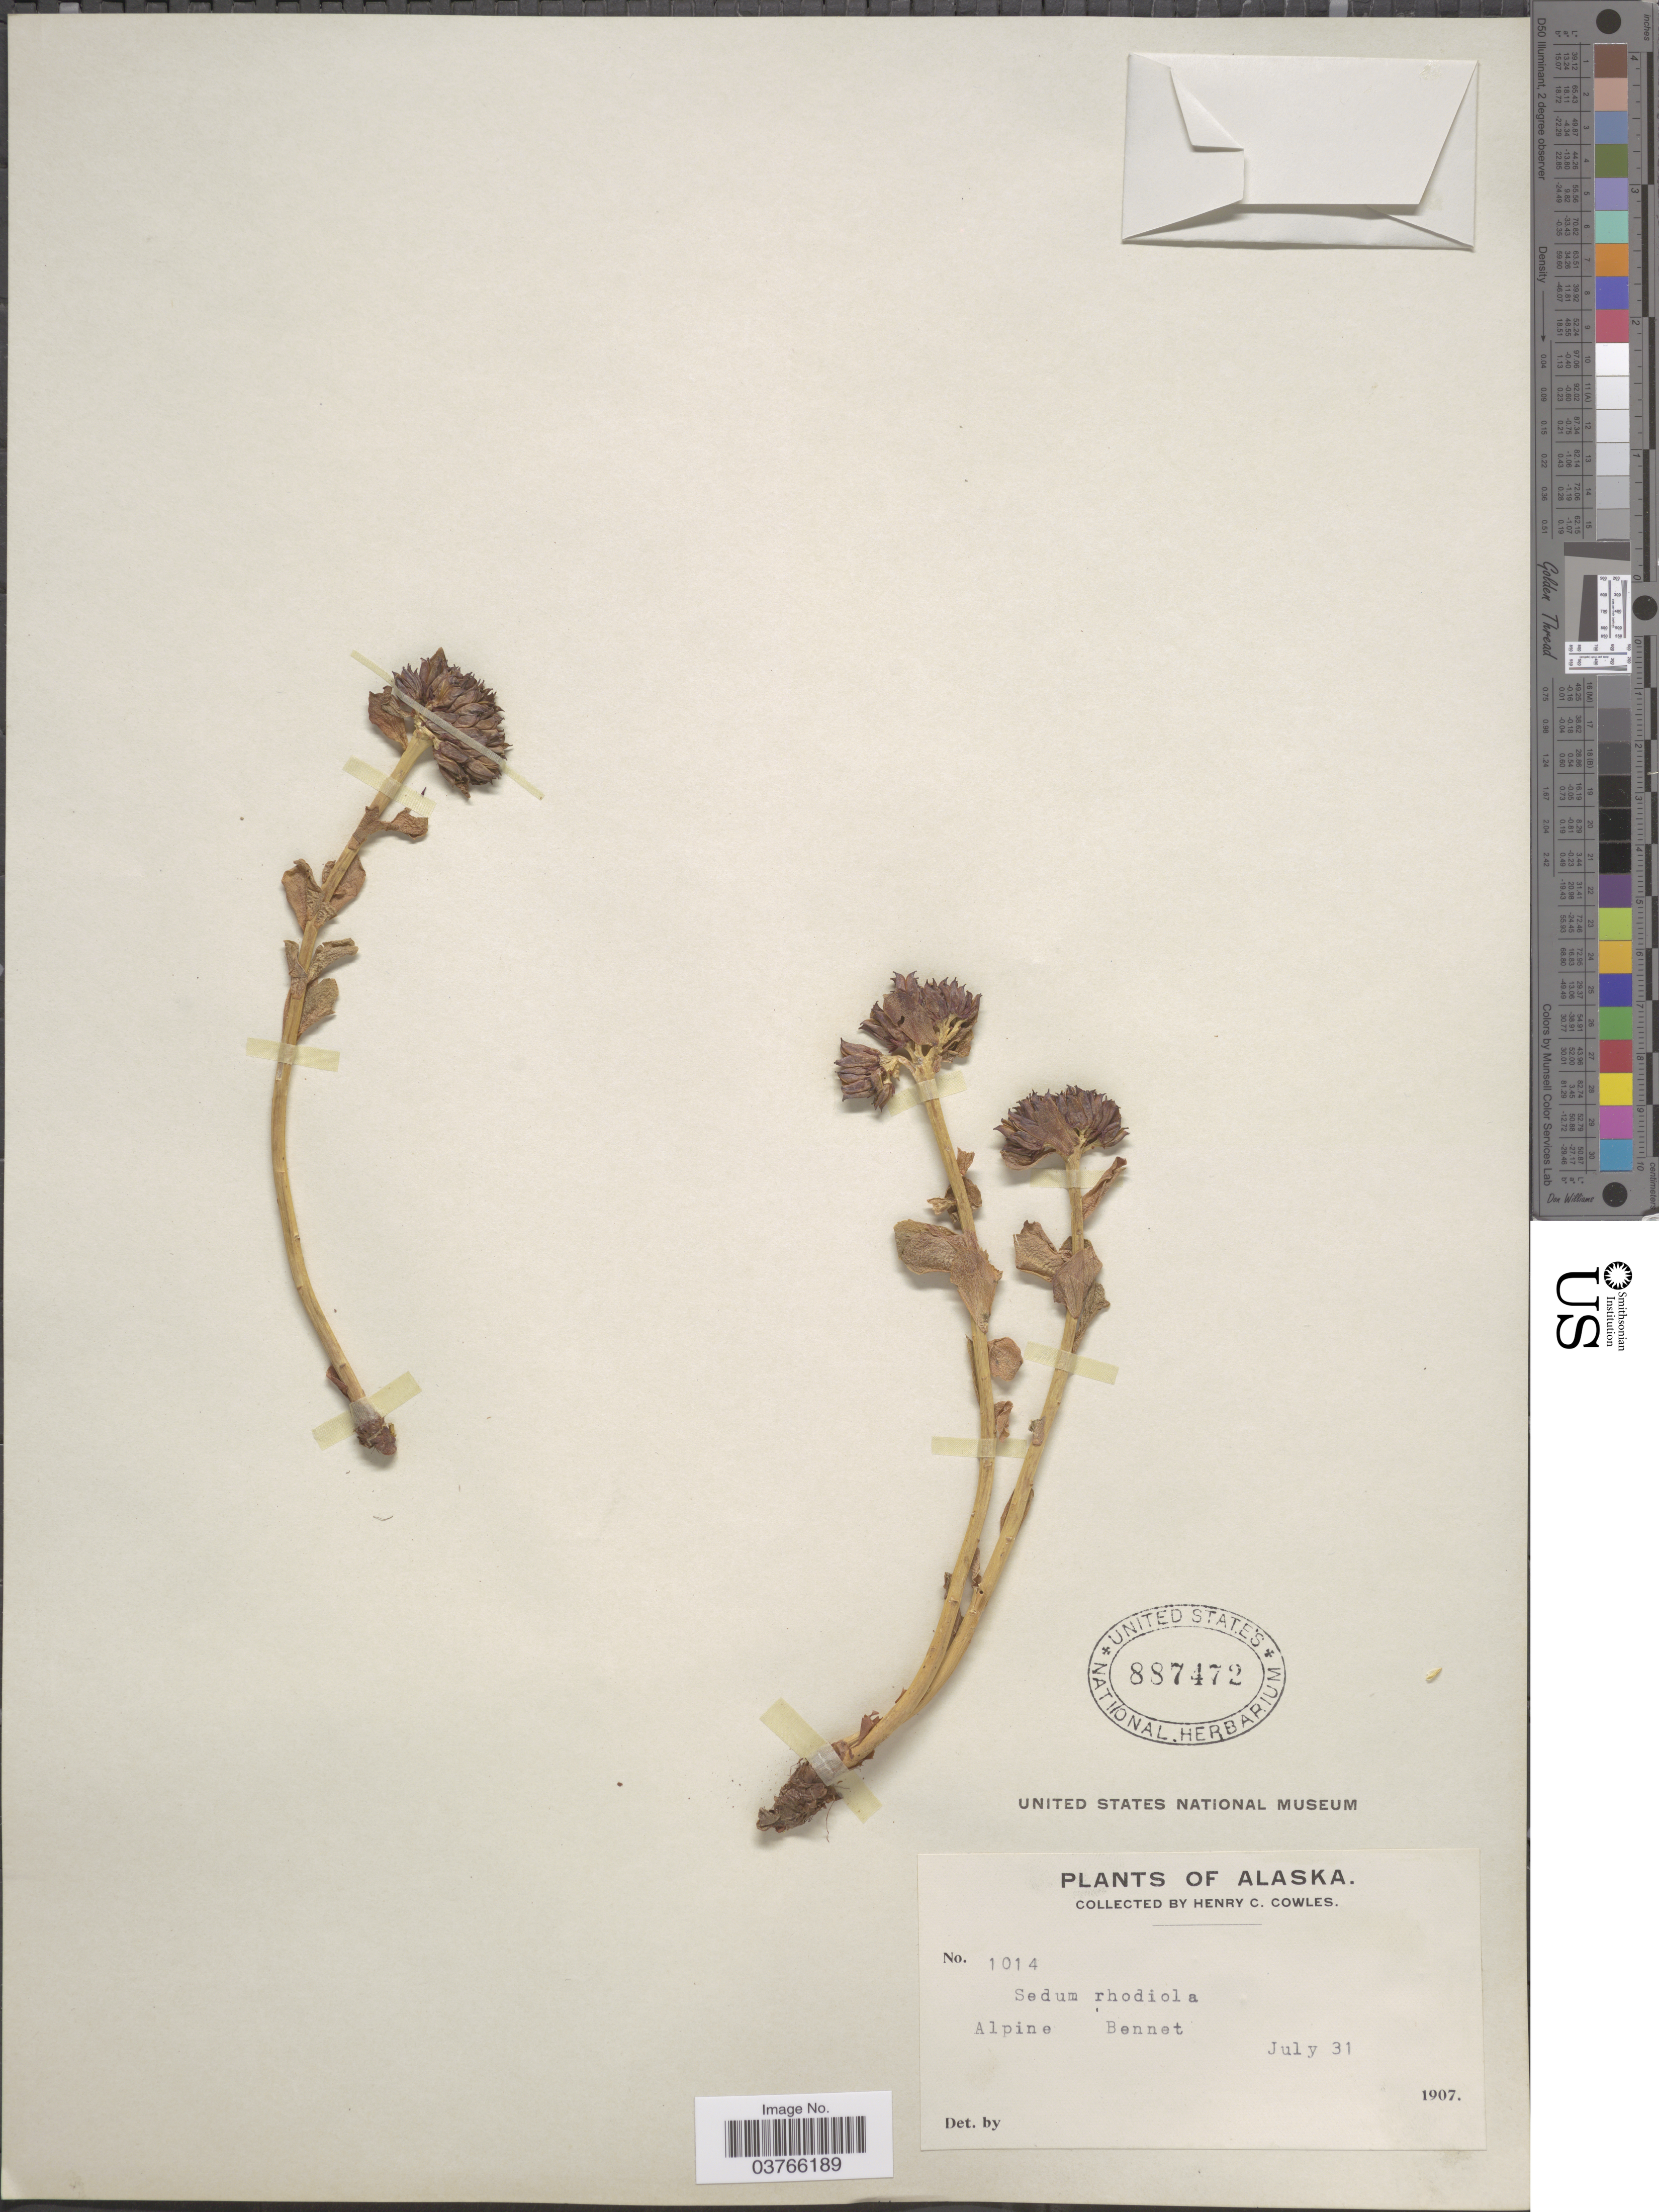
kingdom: Plantae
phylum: Tracheophyta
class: Magnoliopsida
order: Saxifragales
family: Crassulaceae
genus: Rhodiola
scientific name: Rhodiola integrifolia subsp. integrifolia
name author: Raf.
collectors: H. Cowles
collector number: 1014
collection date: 1907-07-31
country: United States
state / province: Alaska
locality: Alpine Bennet.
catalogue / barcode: US 887472